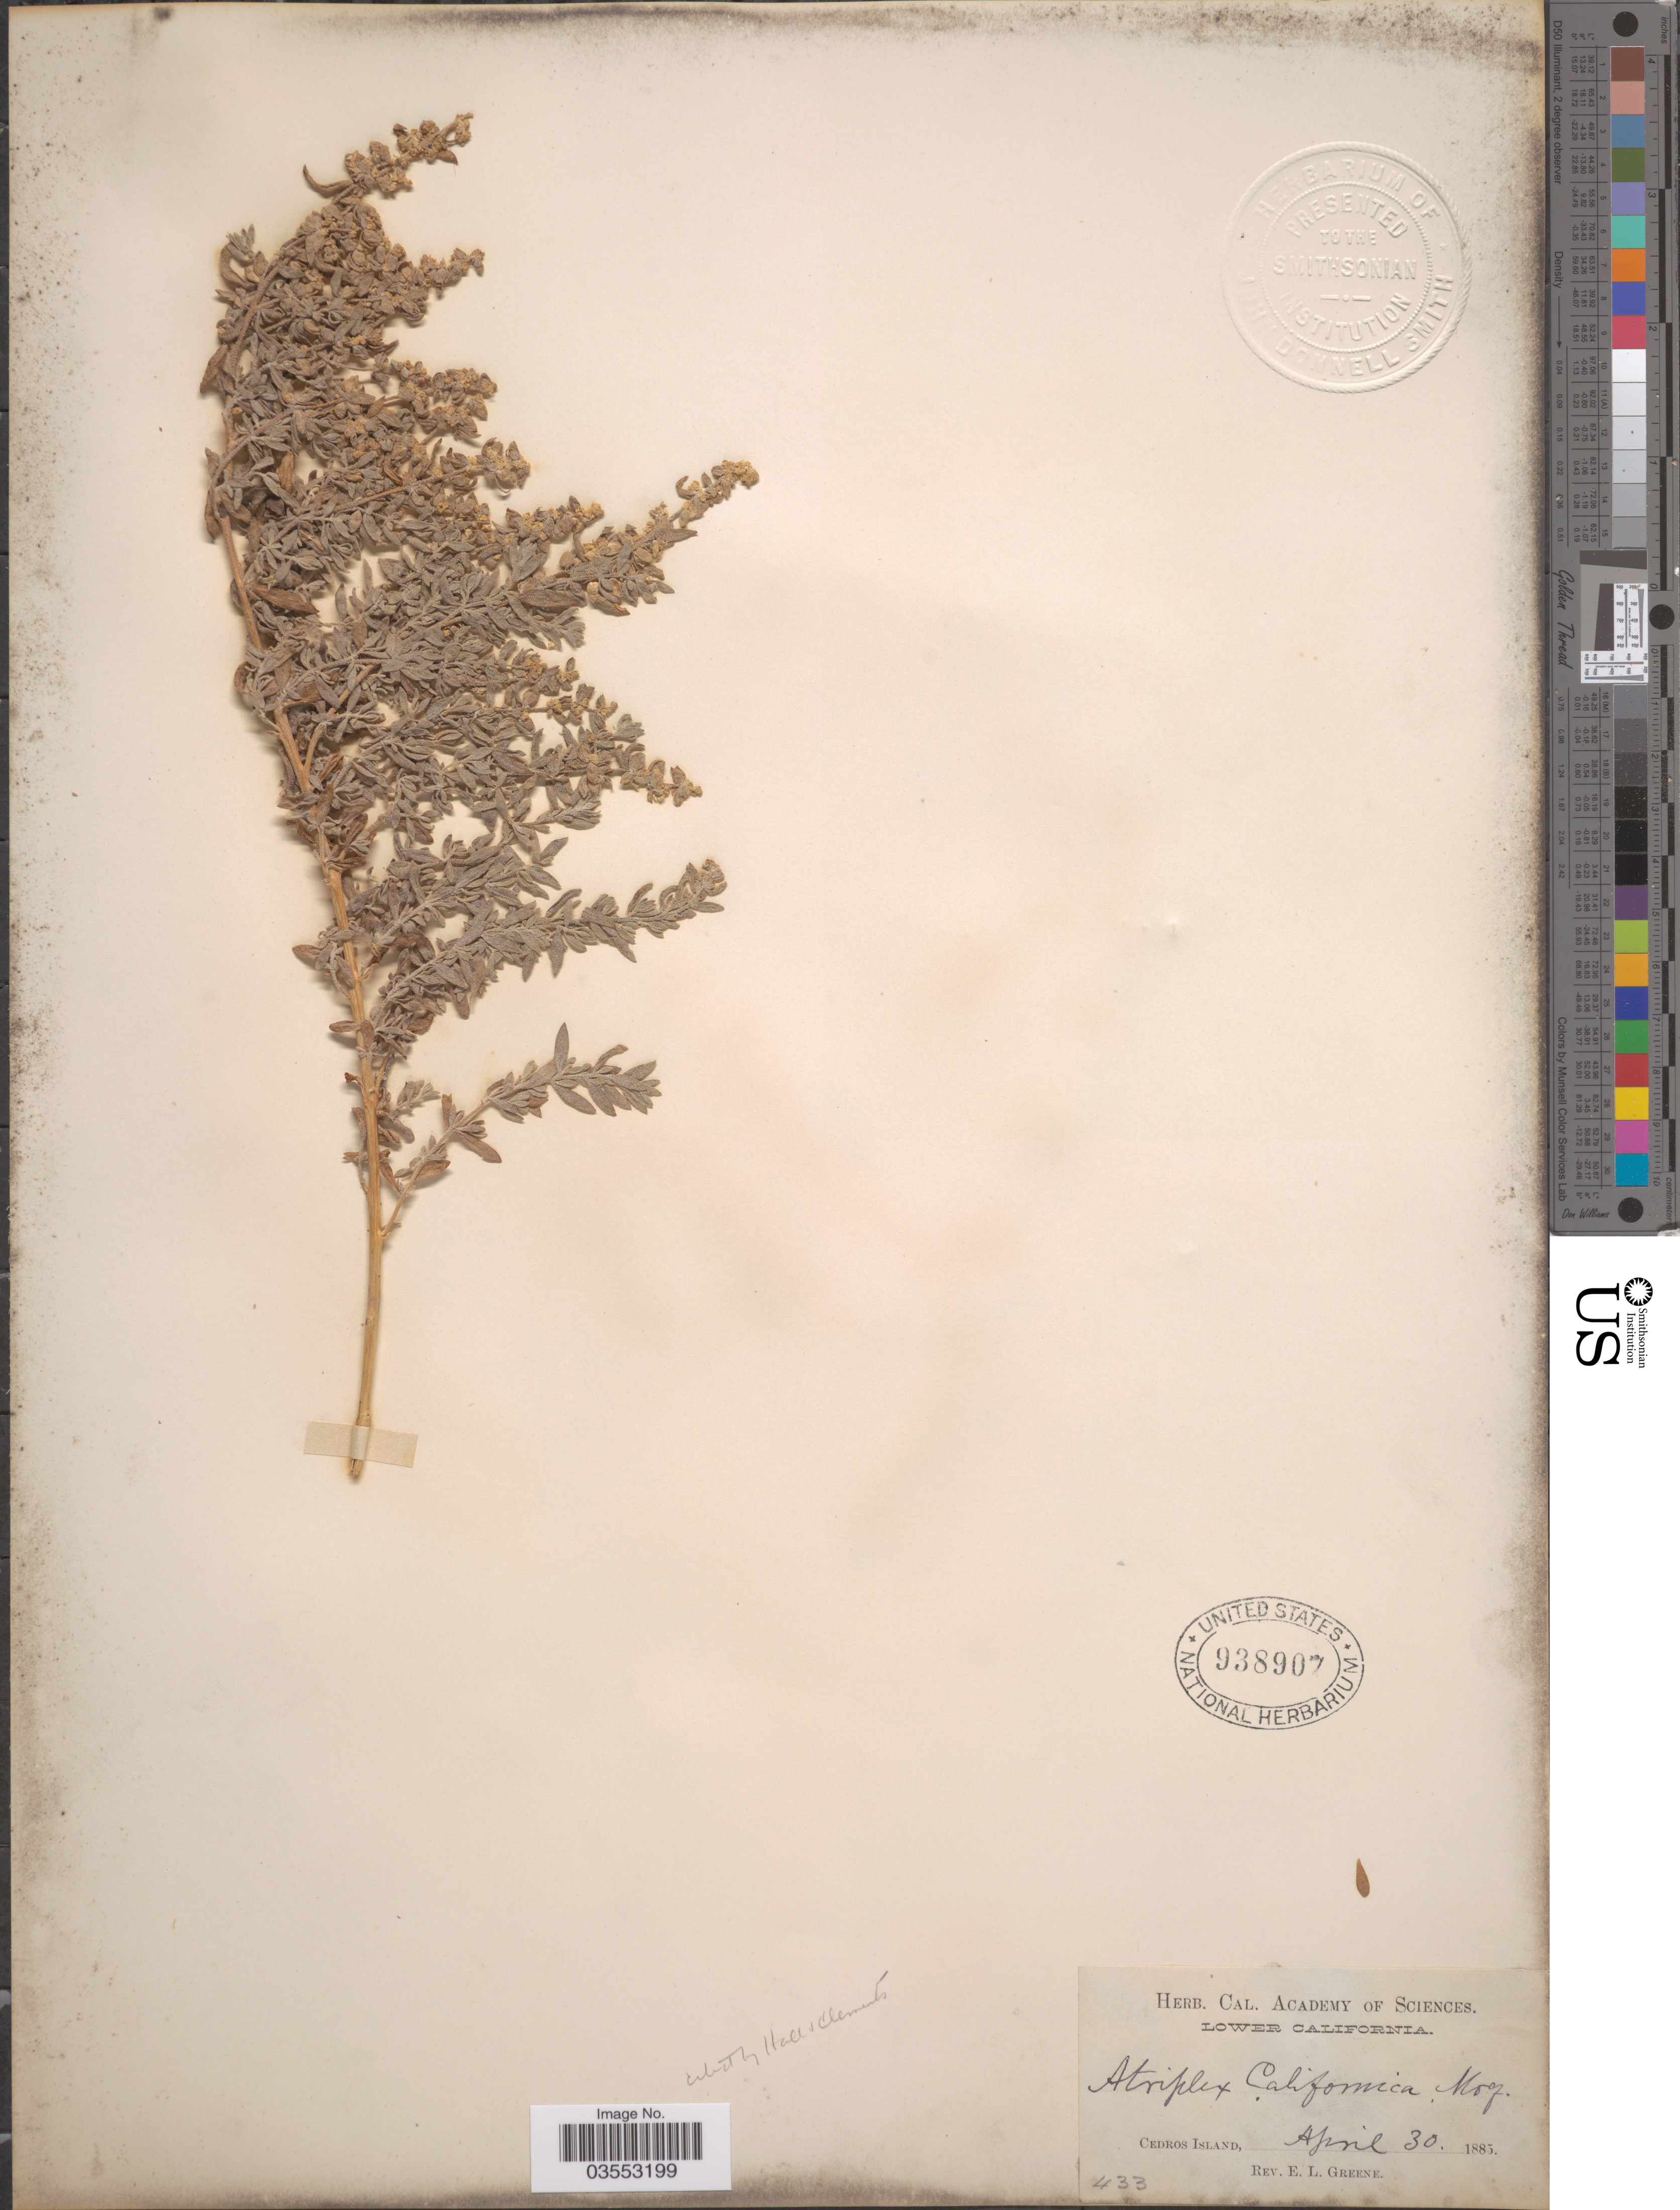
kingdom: Plantae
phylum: Tracheophyta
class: Magnoliopsida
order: Caryophyllales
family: Amaranthaceae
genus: Extriplex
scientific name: Extriplex californica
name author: (Moq.) E.H. Zacharias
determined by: Strong, Mark T., (BOT), Smithsonian Institution - National Museum of Natural History (UNITED STATES)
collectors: E. L. Greene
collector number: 433*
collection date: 1885-04-30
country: Mexico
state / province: Baja California Norte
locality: Lower California. Cedros Island.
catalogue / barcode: US 938907